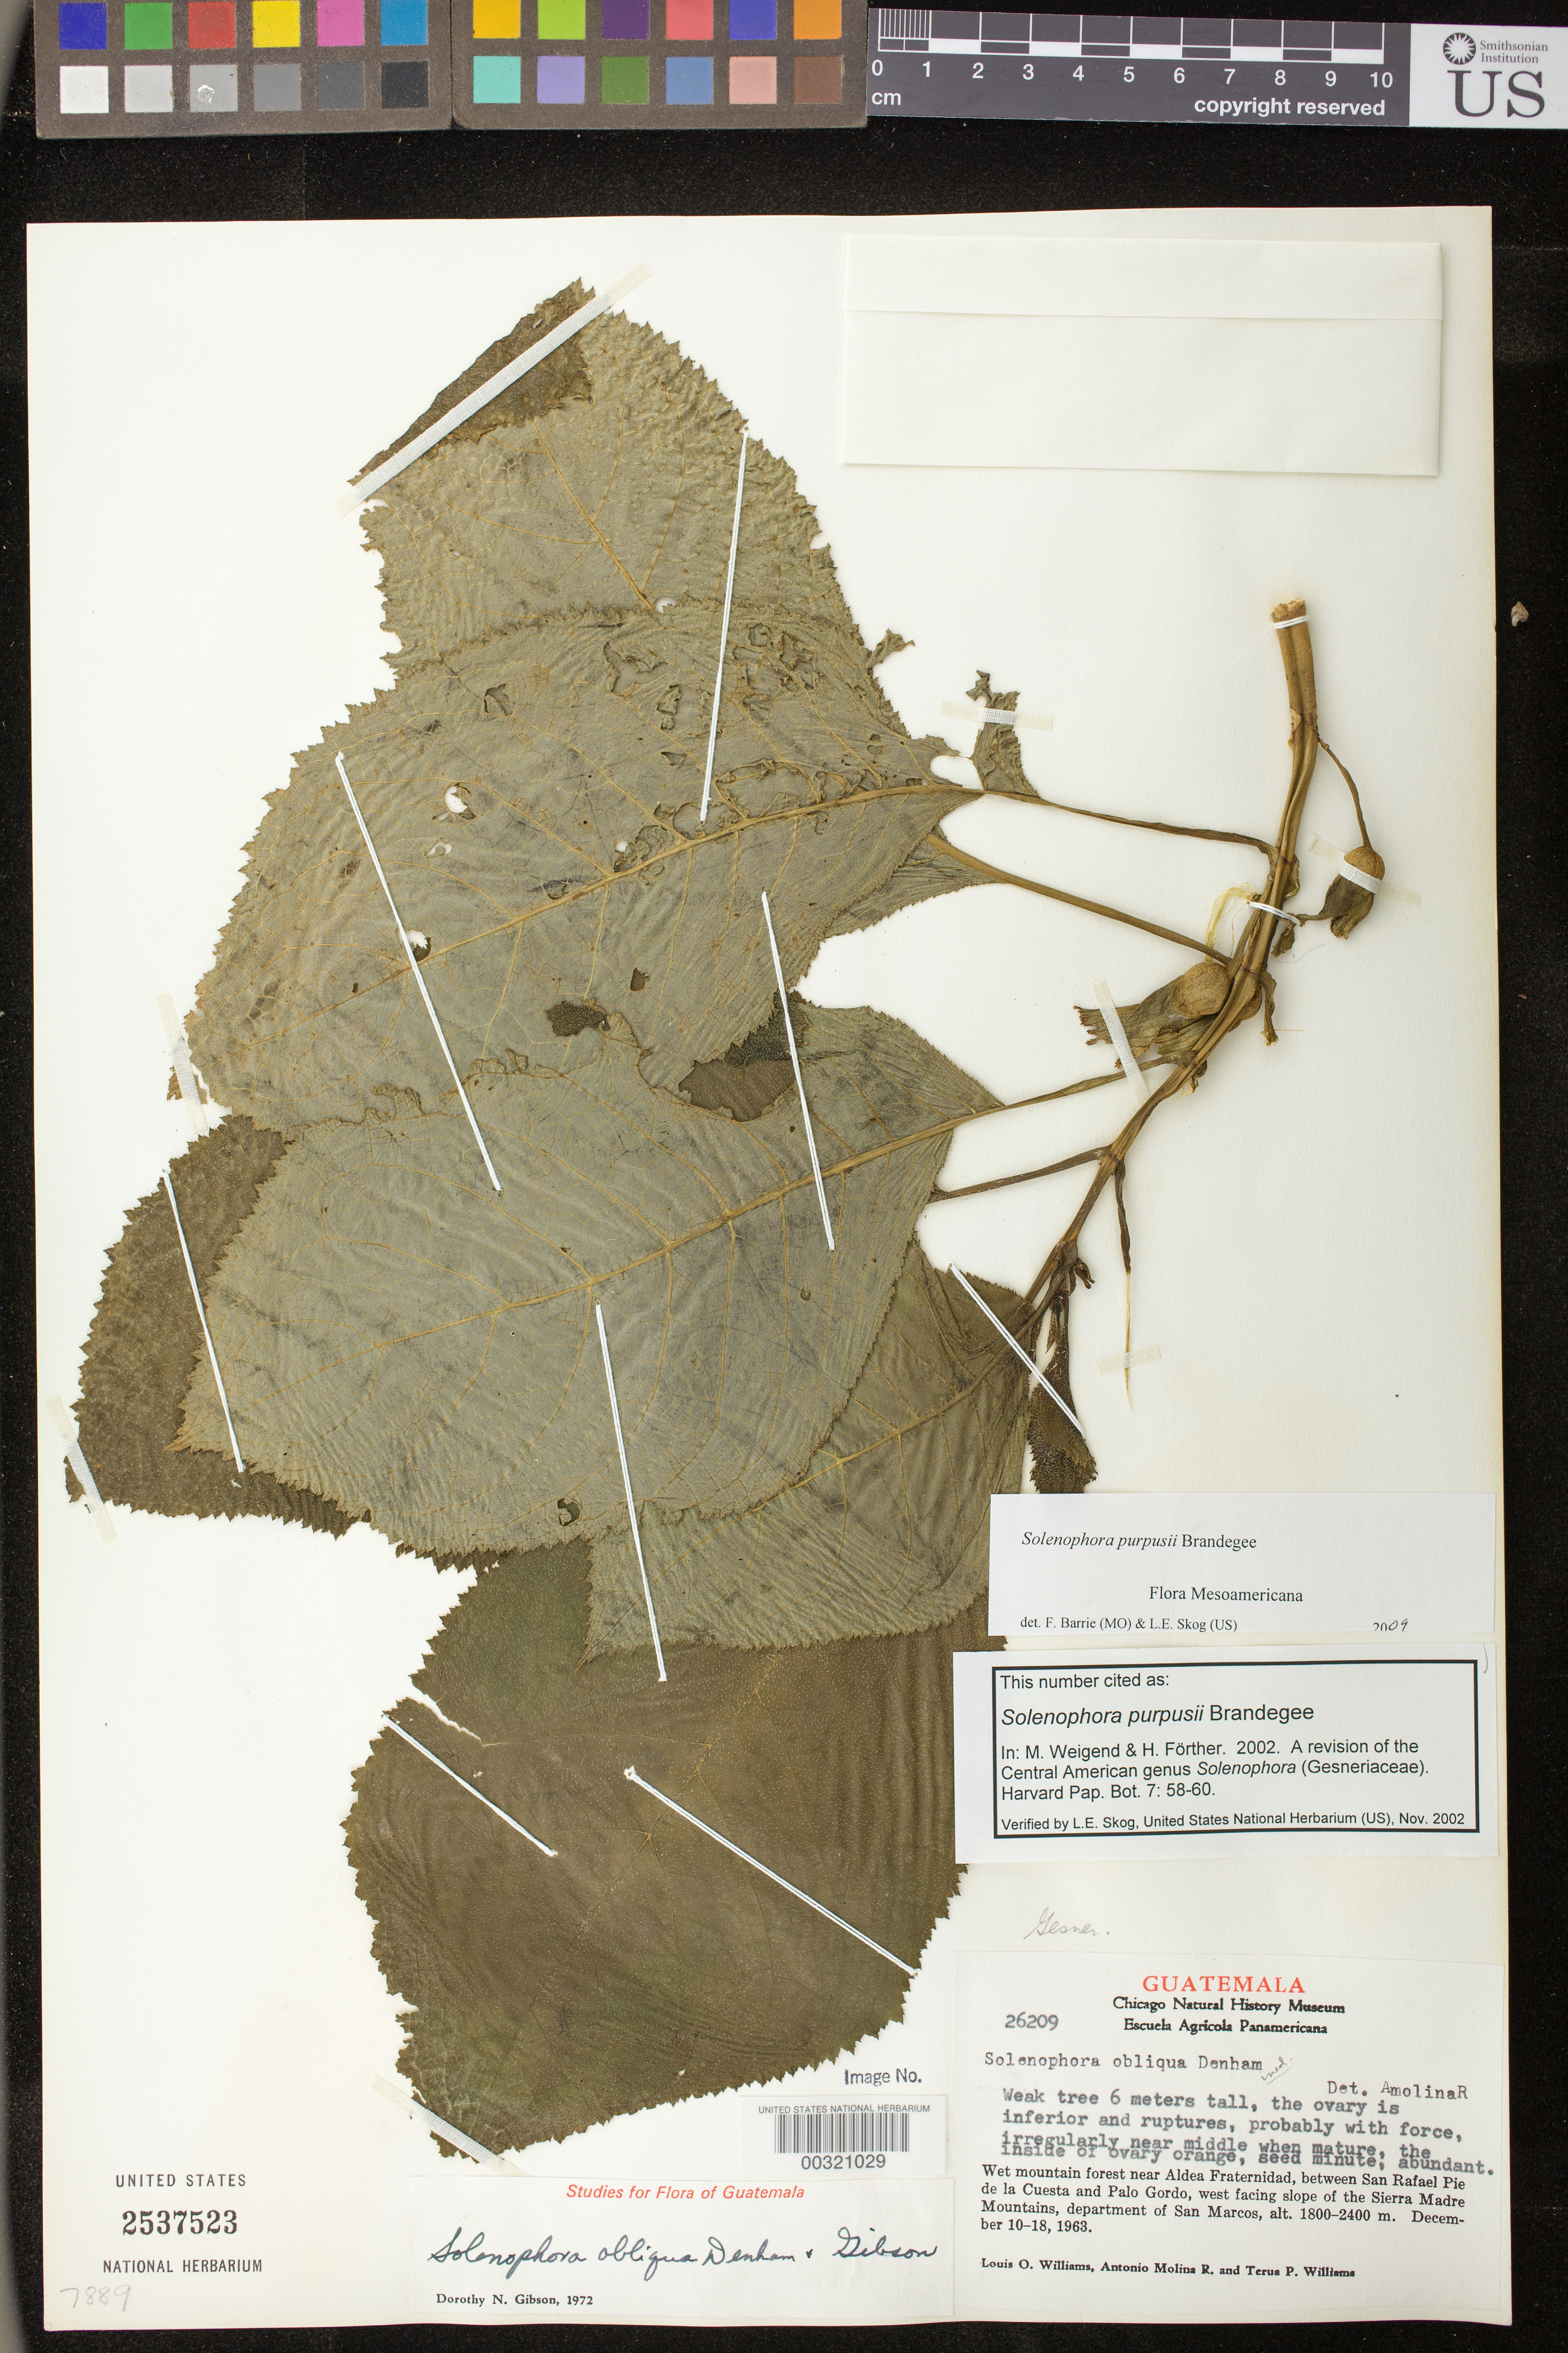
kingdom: Plantae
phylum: Tracheophyta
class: Magnoliopsida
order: Lamiales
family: Gesneriaceae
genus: Solenophora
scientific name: Solenophora purpusii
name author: Brandegee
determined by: Weigend; Förther, Harald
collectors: L. O. Williams, A. Molina R. & T. P. Williams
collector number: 26209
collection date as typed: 10-18 Dec 1963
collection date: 1963-12-10/1963-12-18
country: Guatemala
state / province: San Marcos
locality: Near Aldea Fraternidad, between San Rafael Pie de la Cuesta and Palo Gordo, W facing slope of the Sierra Madre Mountains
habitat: Wet mountain forest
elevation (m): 1800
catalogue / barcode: US 2537523